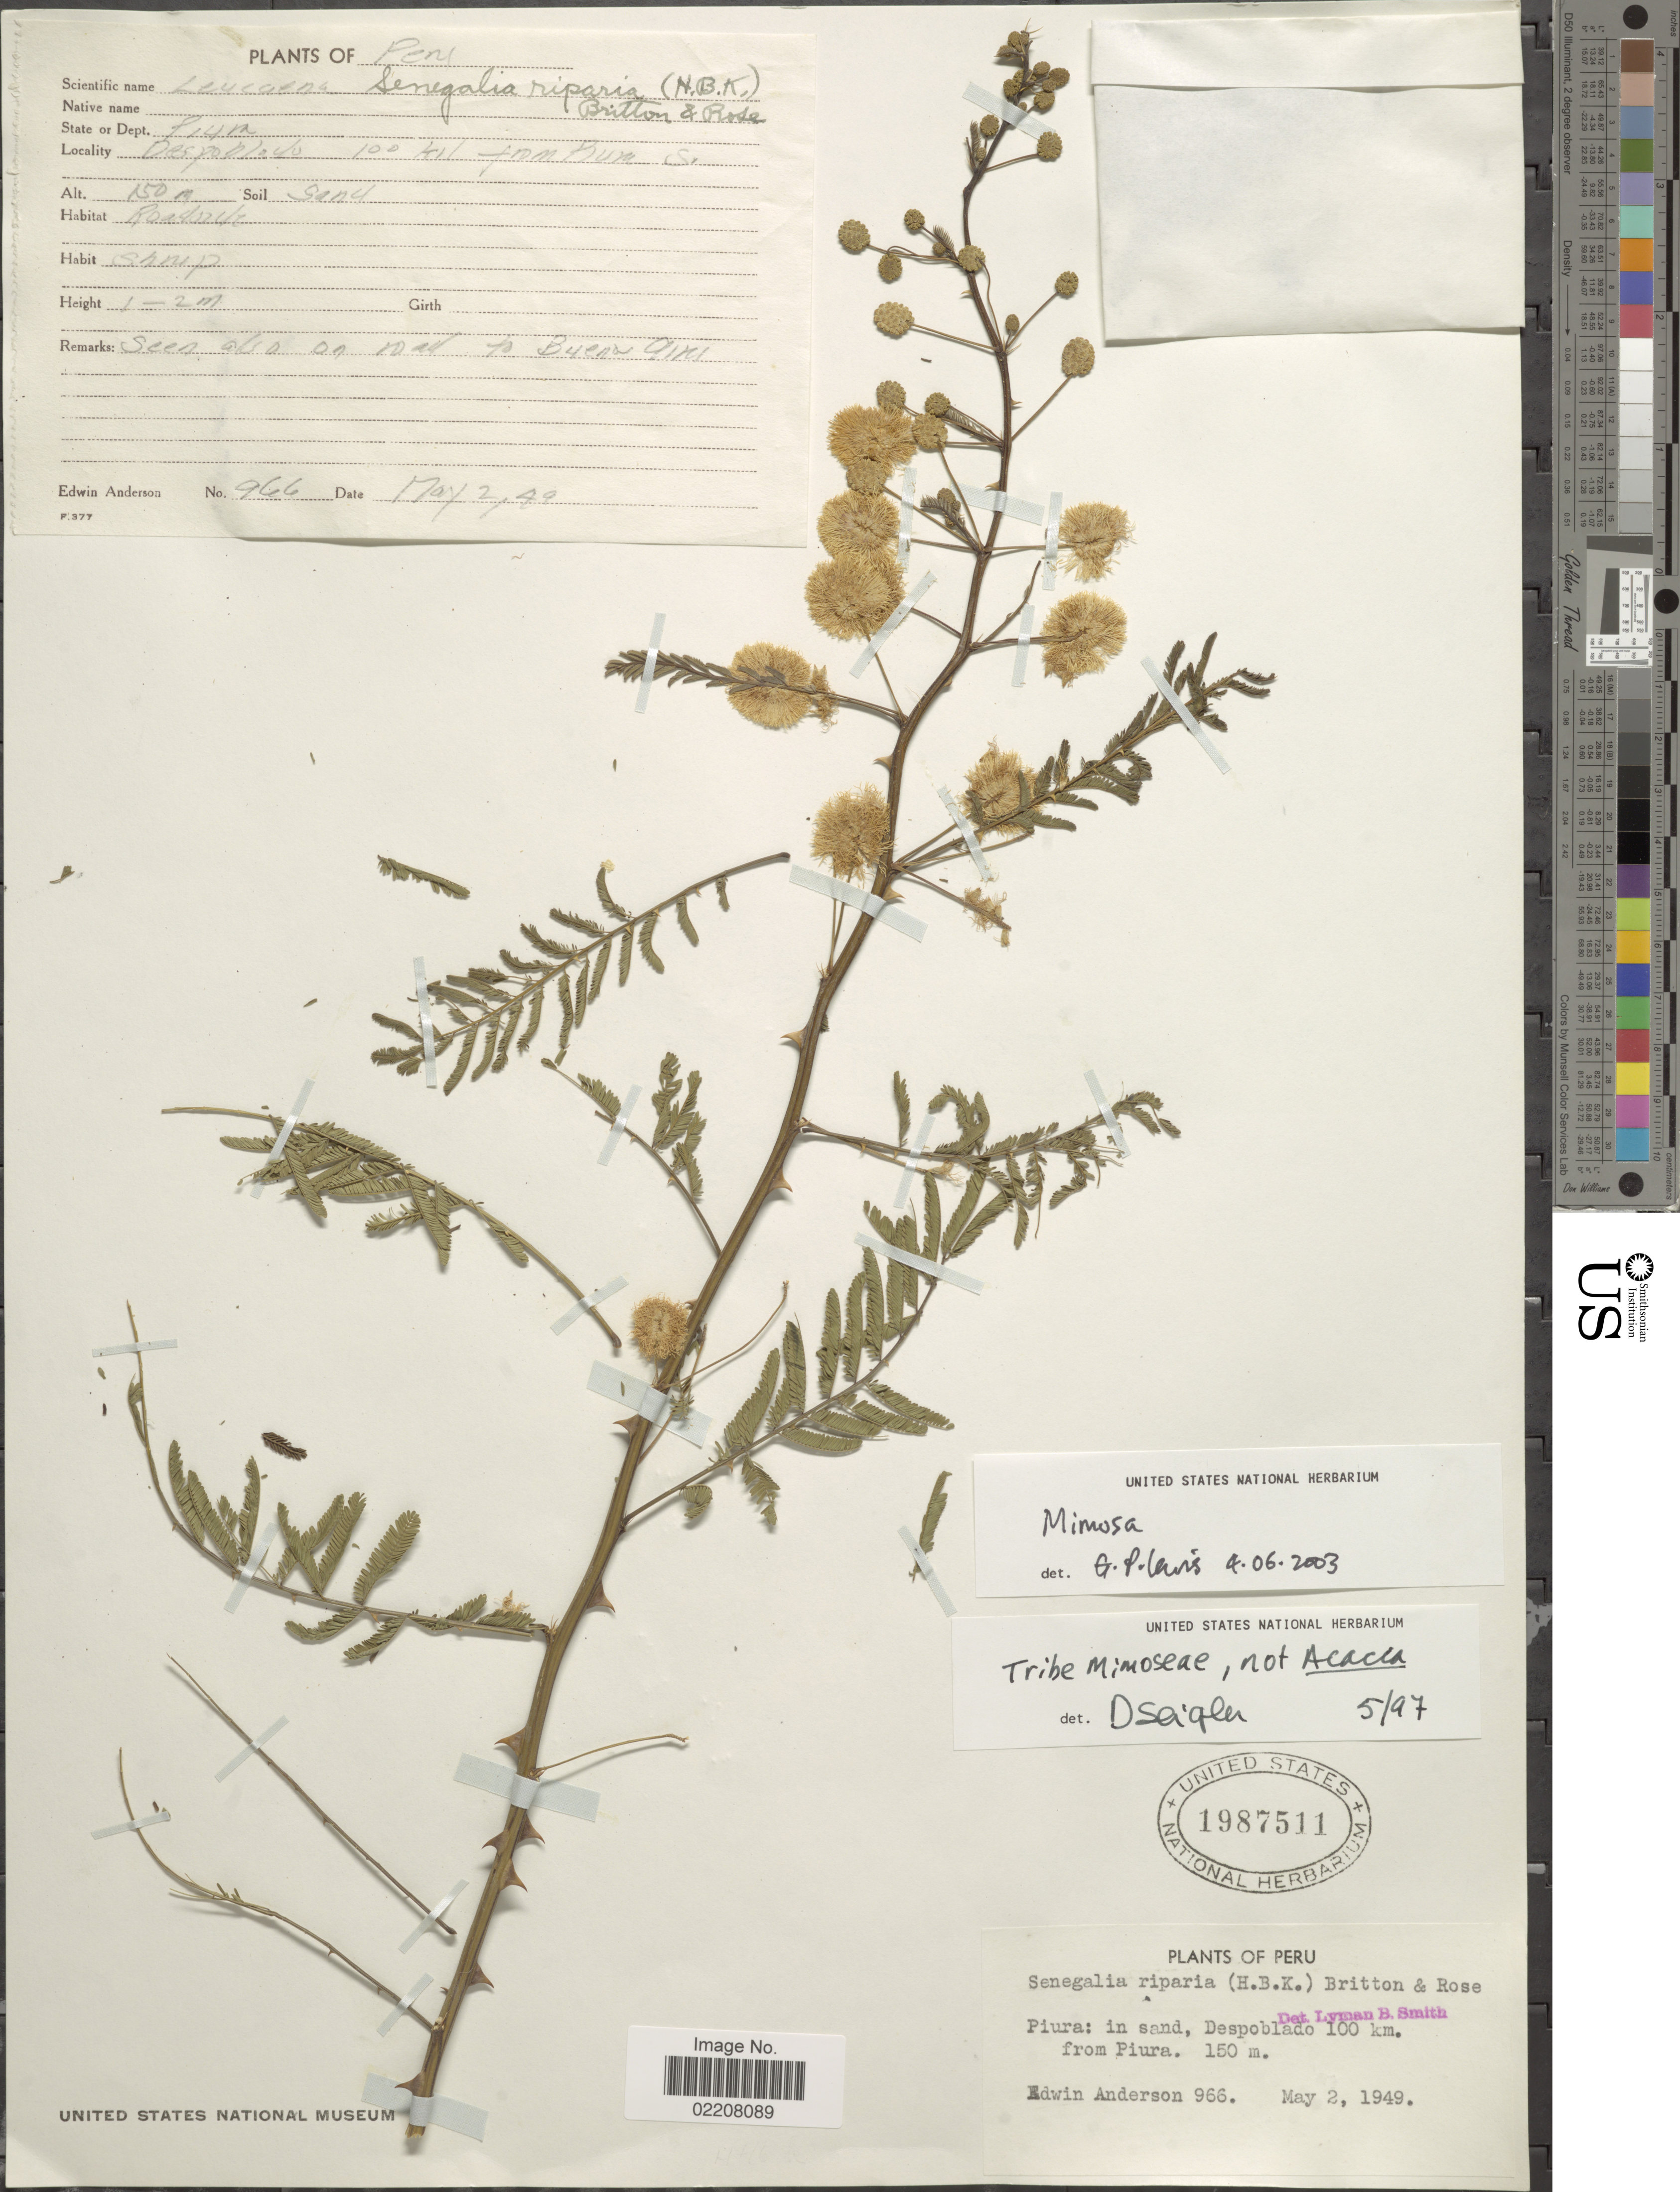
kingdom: Plantae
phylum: Tracheophyta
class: Magnoliopsida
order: Fabales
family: Fabaceae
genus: Mimosa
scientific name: Mimosa sp.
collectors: E. Anderson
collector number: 966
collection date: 1949-05-02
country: Peru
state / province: Piura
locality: In sand, Despoblado 100 km. from Piura.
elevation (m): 150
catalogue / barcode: US 1987511